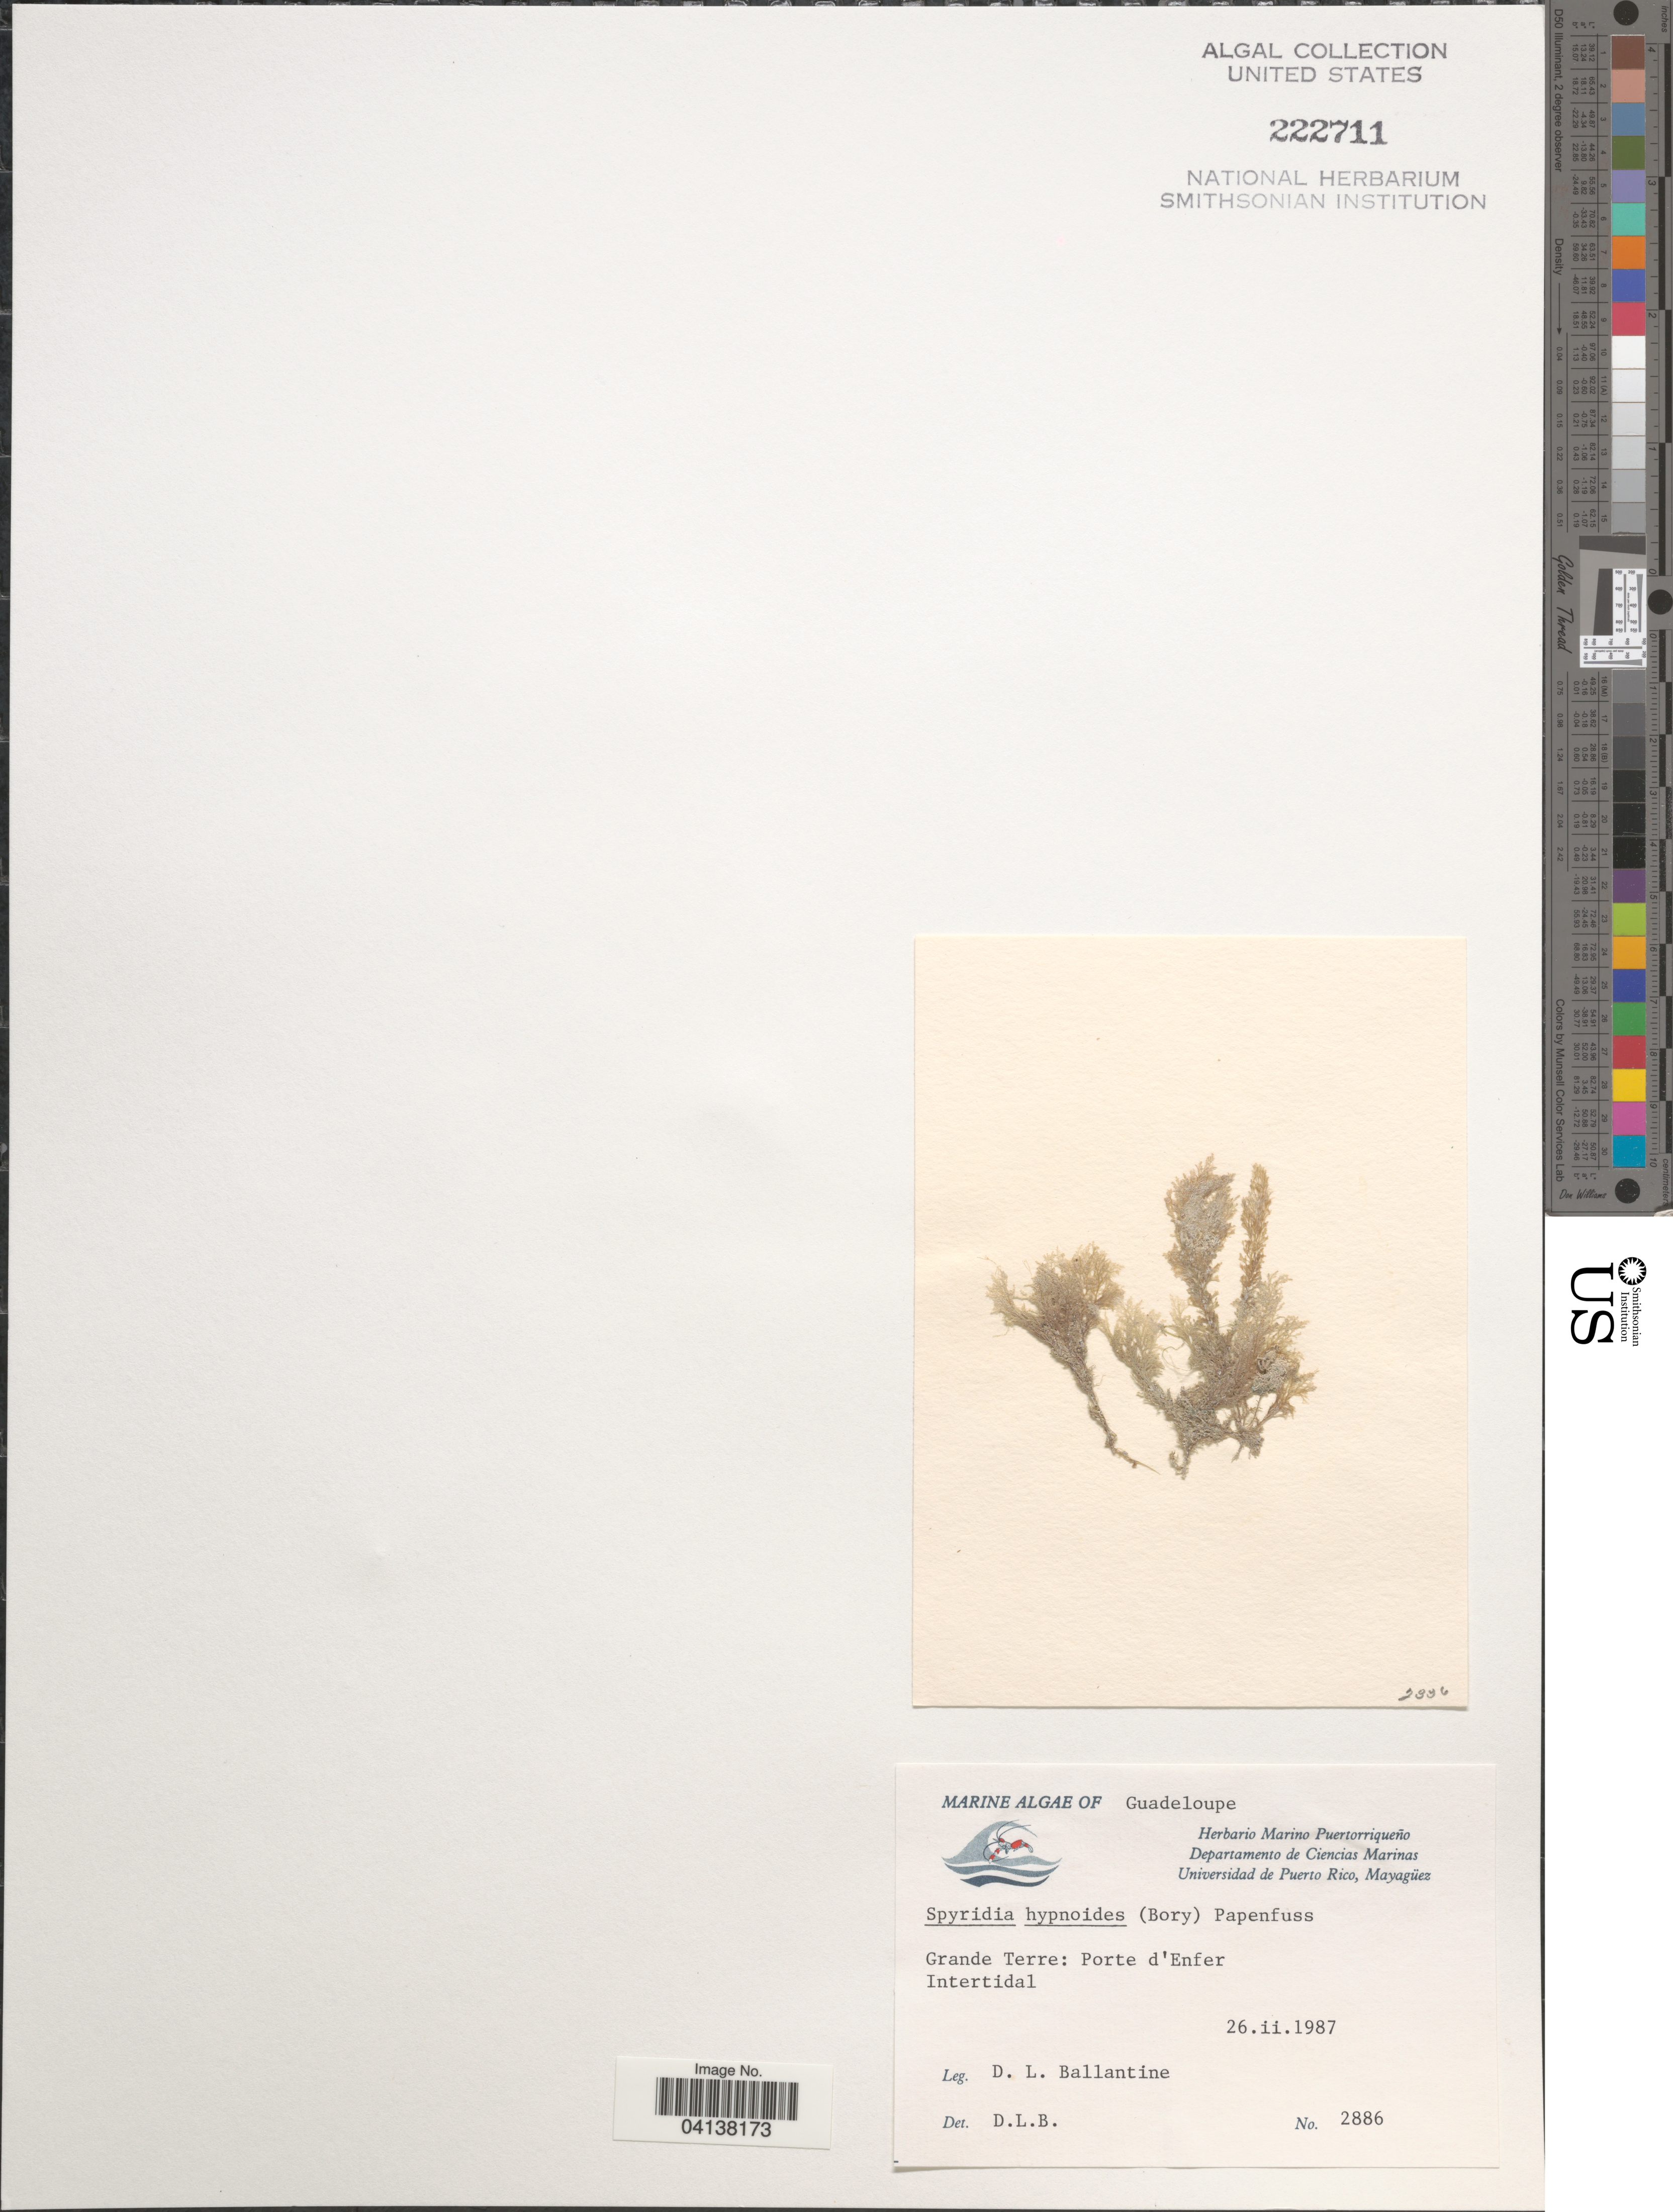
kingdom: Plantae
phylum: Rhodophyta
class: Florideophyceae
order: Ceramiales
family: Spyridiaceae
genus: Spyridia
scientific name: Spyridia hypnoides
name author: (Bory) Papenf.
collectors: D.L. Ballantine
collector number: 2886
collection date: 1987-02-26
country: Guadeloupe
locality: Grande Terre: Porte d'Enfer.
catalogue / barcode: US 222711